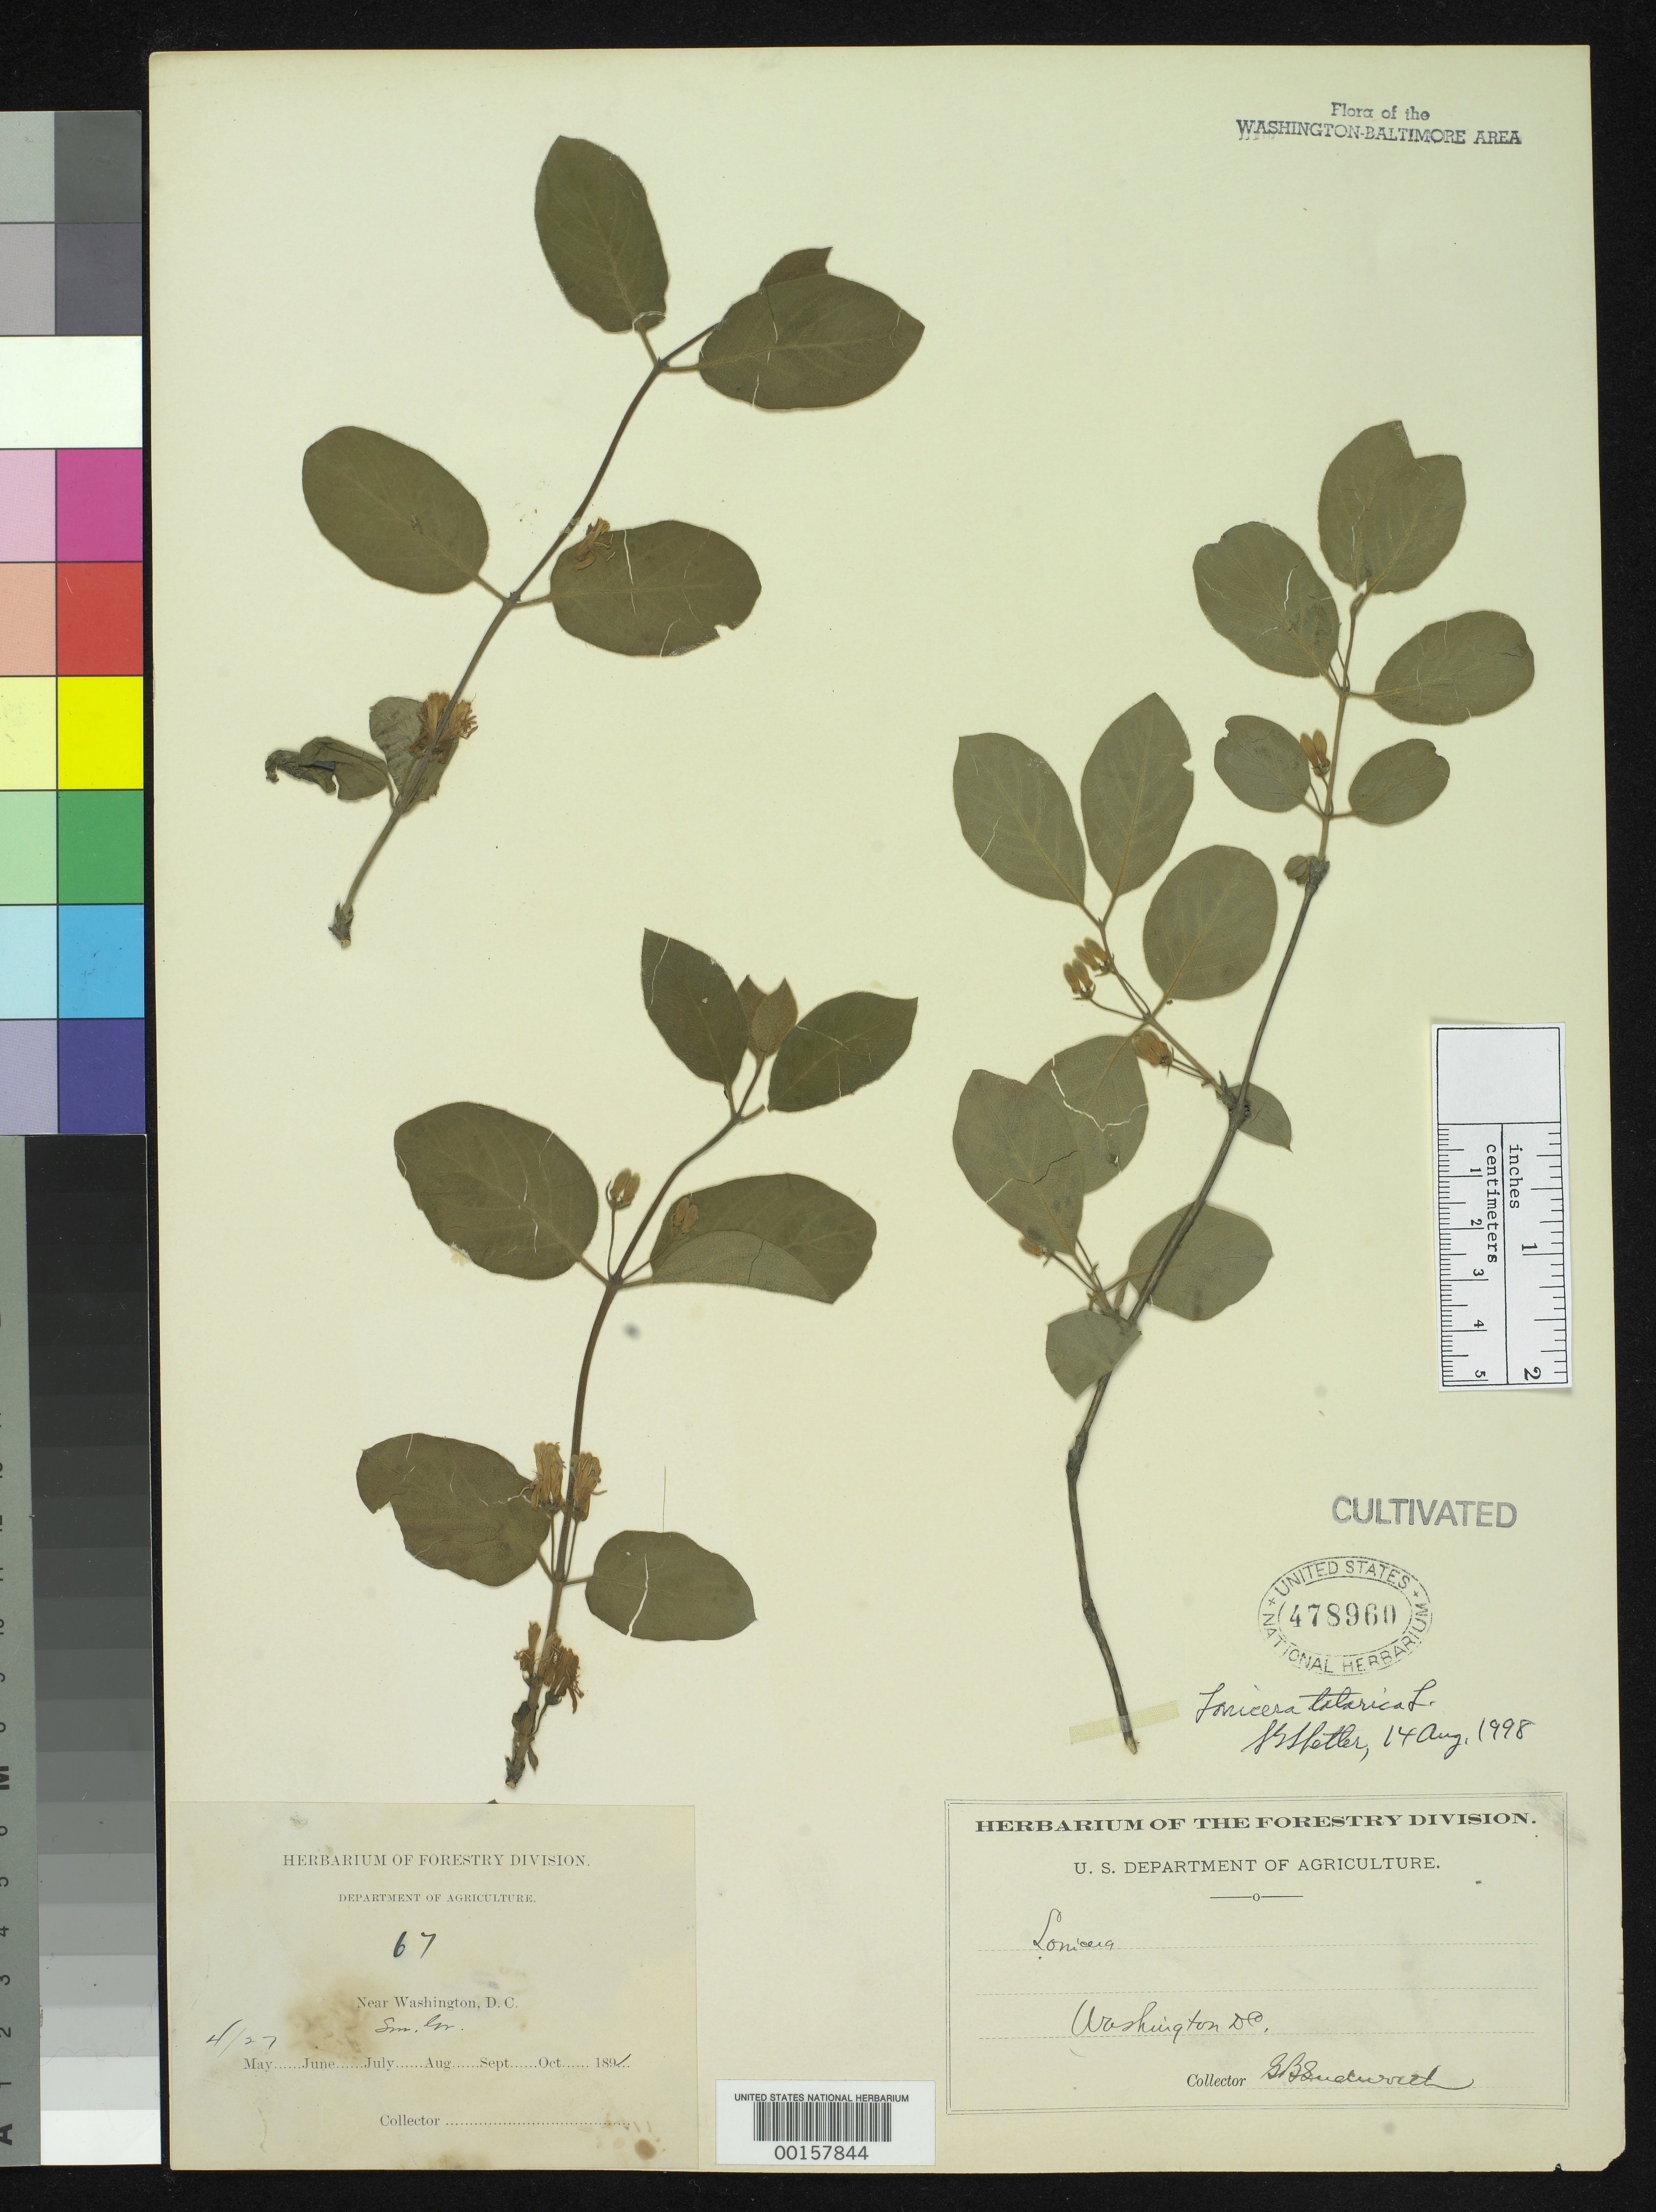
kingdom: Plantae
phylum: Tracheophyta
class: Magnoliopsida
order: Dipsacales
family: Caprifoliaceae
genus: Lonicera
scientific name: Lonicera tatarica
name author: L.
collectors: G. B. Sudworth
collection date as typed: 27 Apr 1891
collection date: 1891-04-27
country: United States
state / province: District of Columbia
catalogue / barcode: US 478960